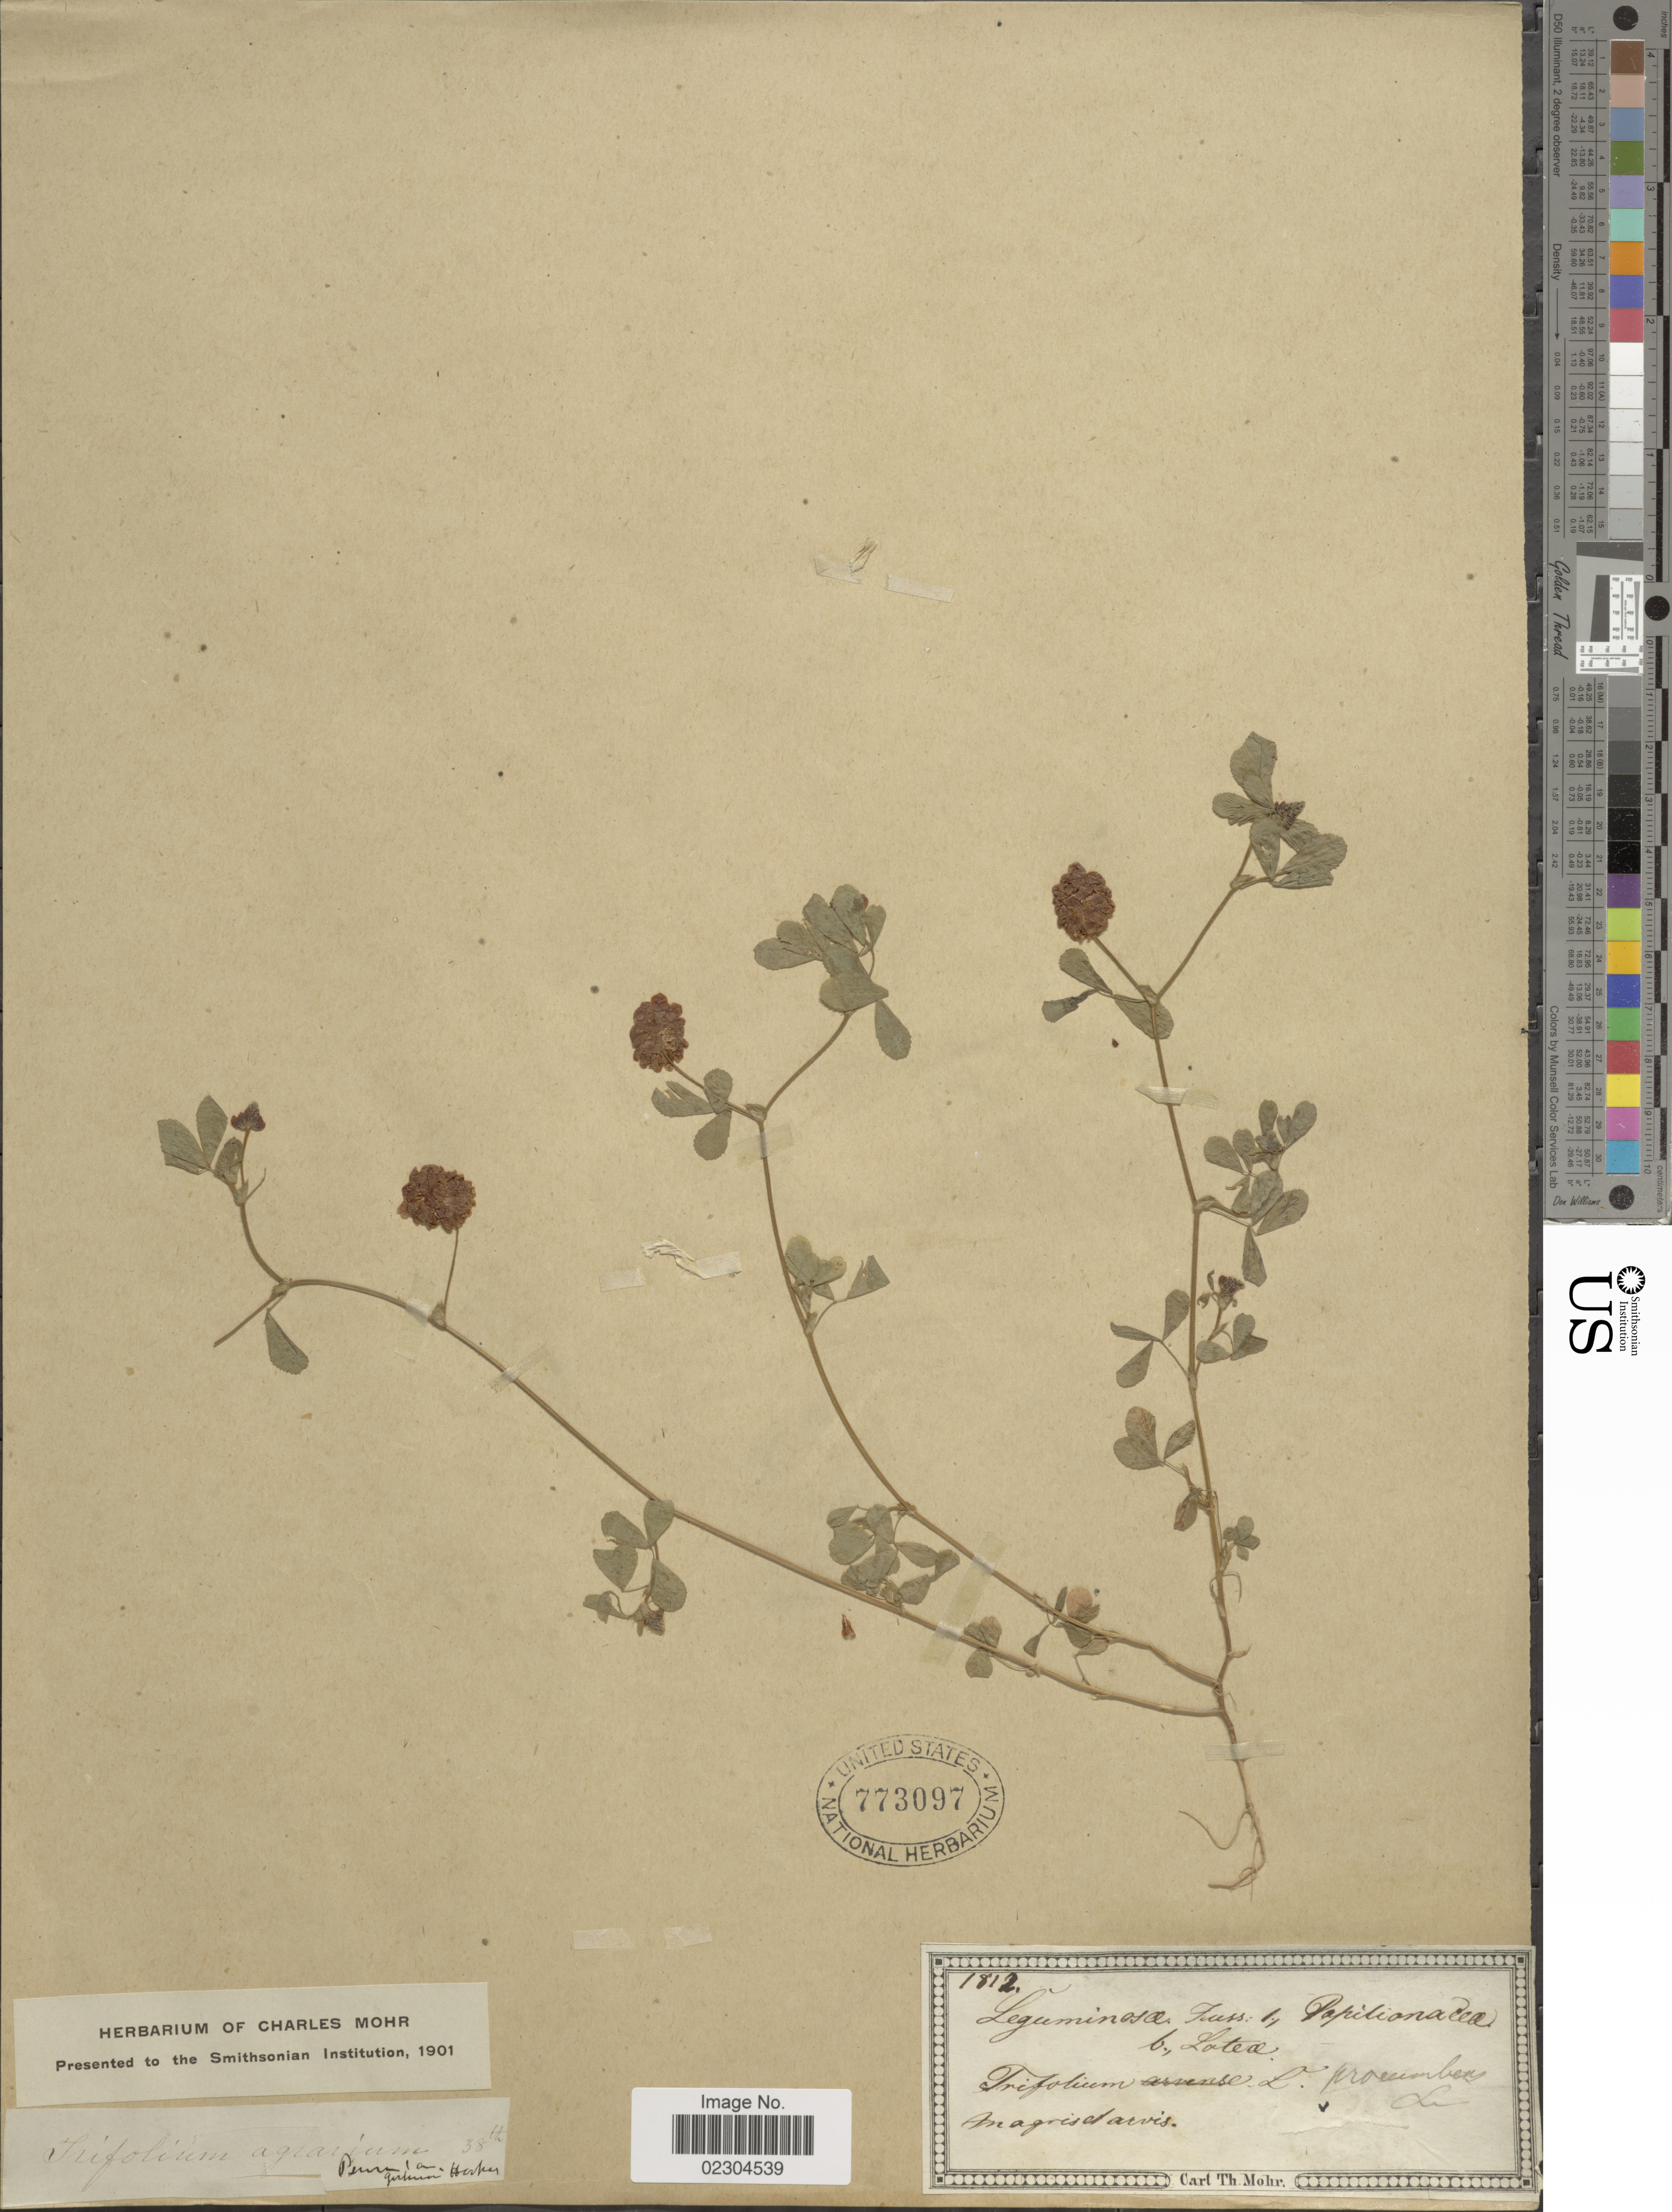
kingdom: Plantae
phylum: Tracheophyta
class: Magnoliopsida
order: Fabales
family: Fabaceae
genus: Trifolium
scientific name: Trifolium procumbens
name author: L.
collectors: C. T. Mohr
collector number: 1812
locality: Anagrisdarvis [interpreted]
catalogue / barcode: US 773097